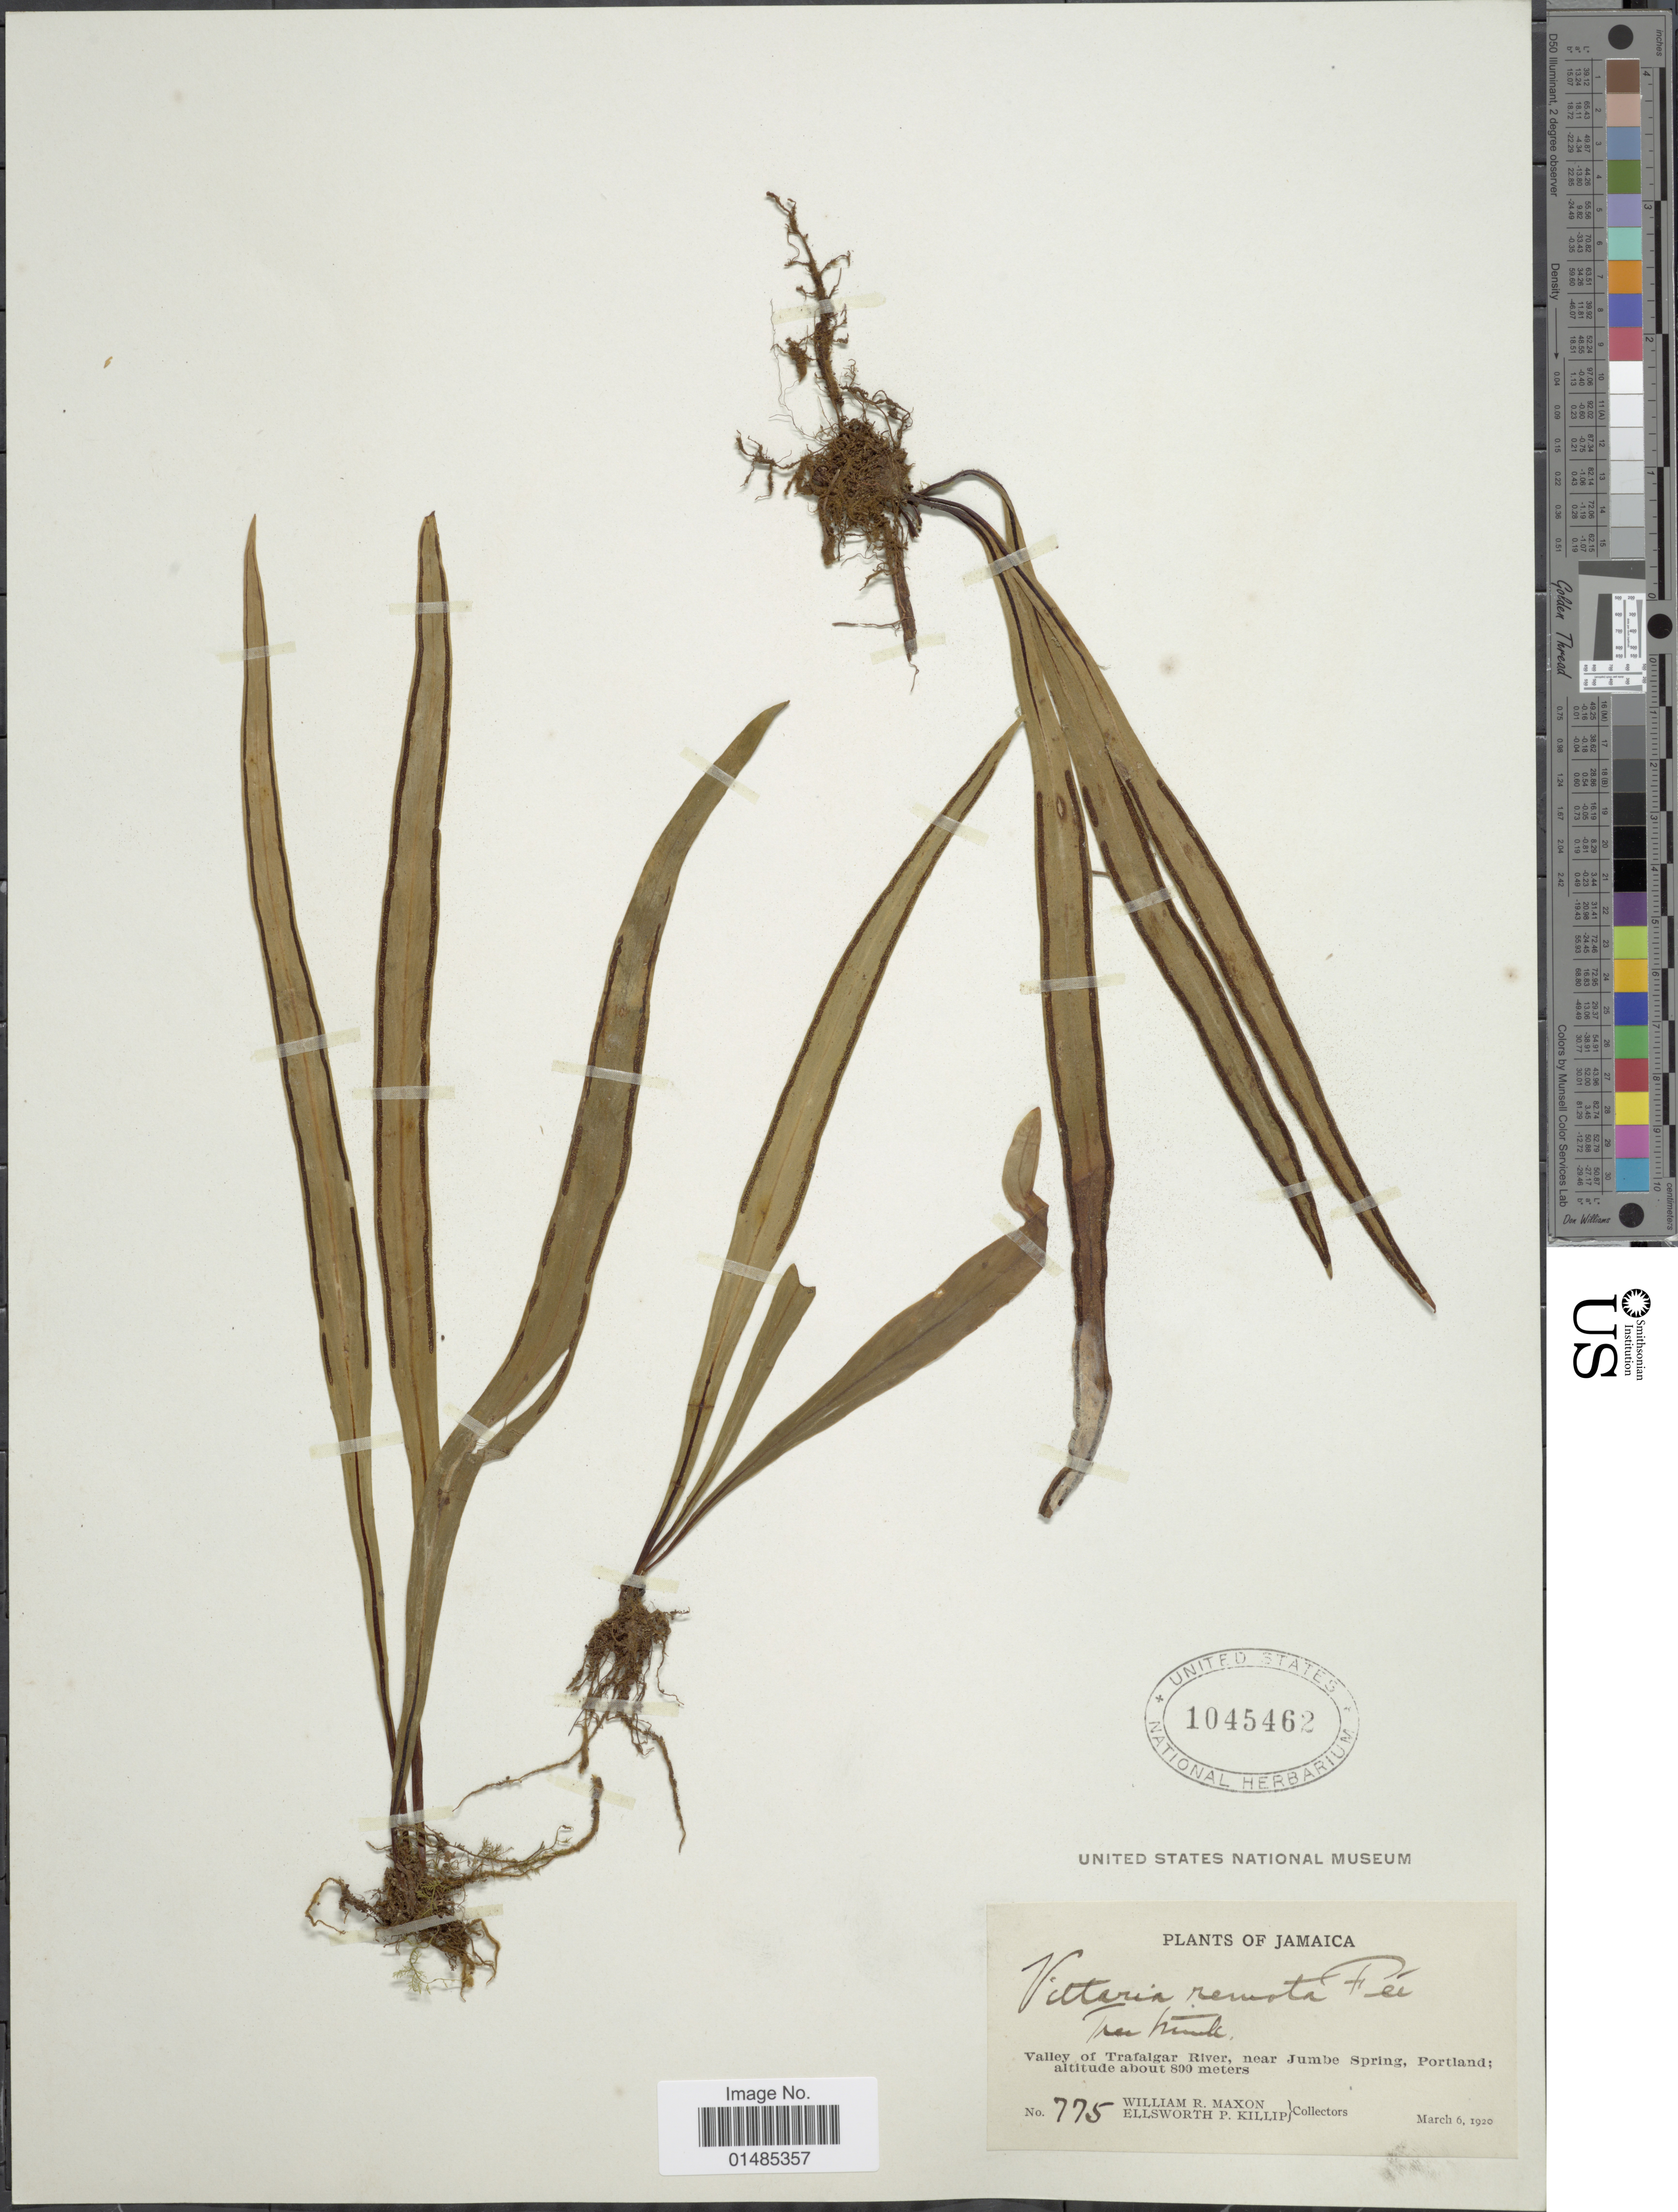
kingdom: Plantae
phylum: Tracheophyta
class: Polypodiopsida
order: Polypodiales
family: Pteridaceae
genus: Radiovittaria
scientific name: Radiovittaria remota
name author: (Fée) E.H. Crane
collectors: W. R. Maxon & E. P. Killip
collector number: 775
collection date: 1920-03-06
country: Jamaica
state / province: Portland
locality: Valley of Trafalgar River, near Jumbe Spring.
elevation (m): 800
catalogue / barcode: US 1045462